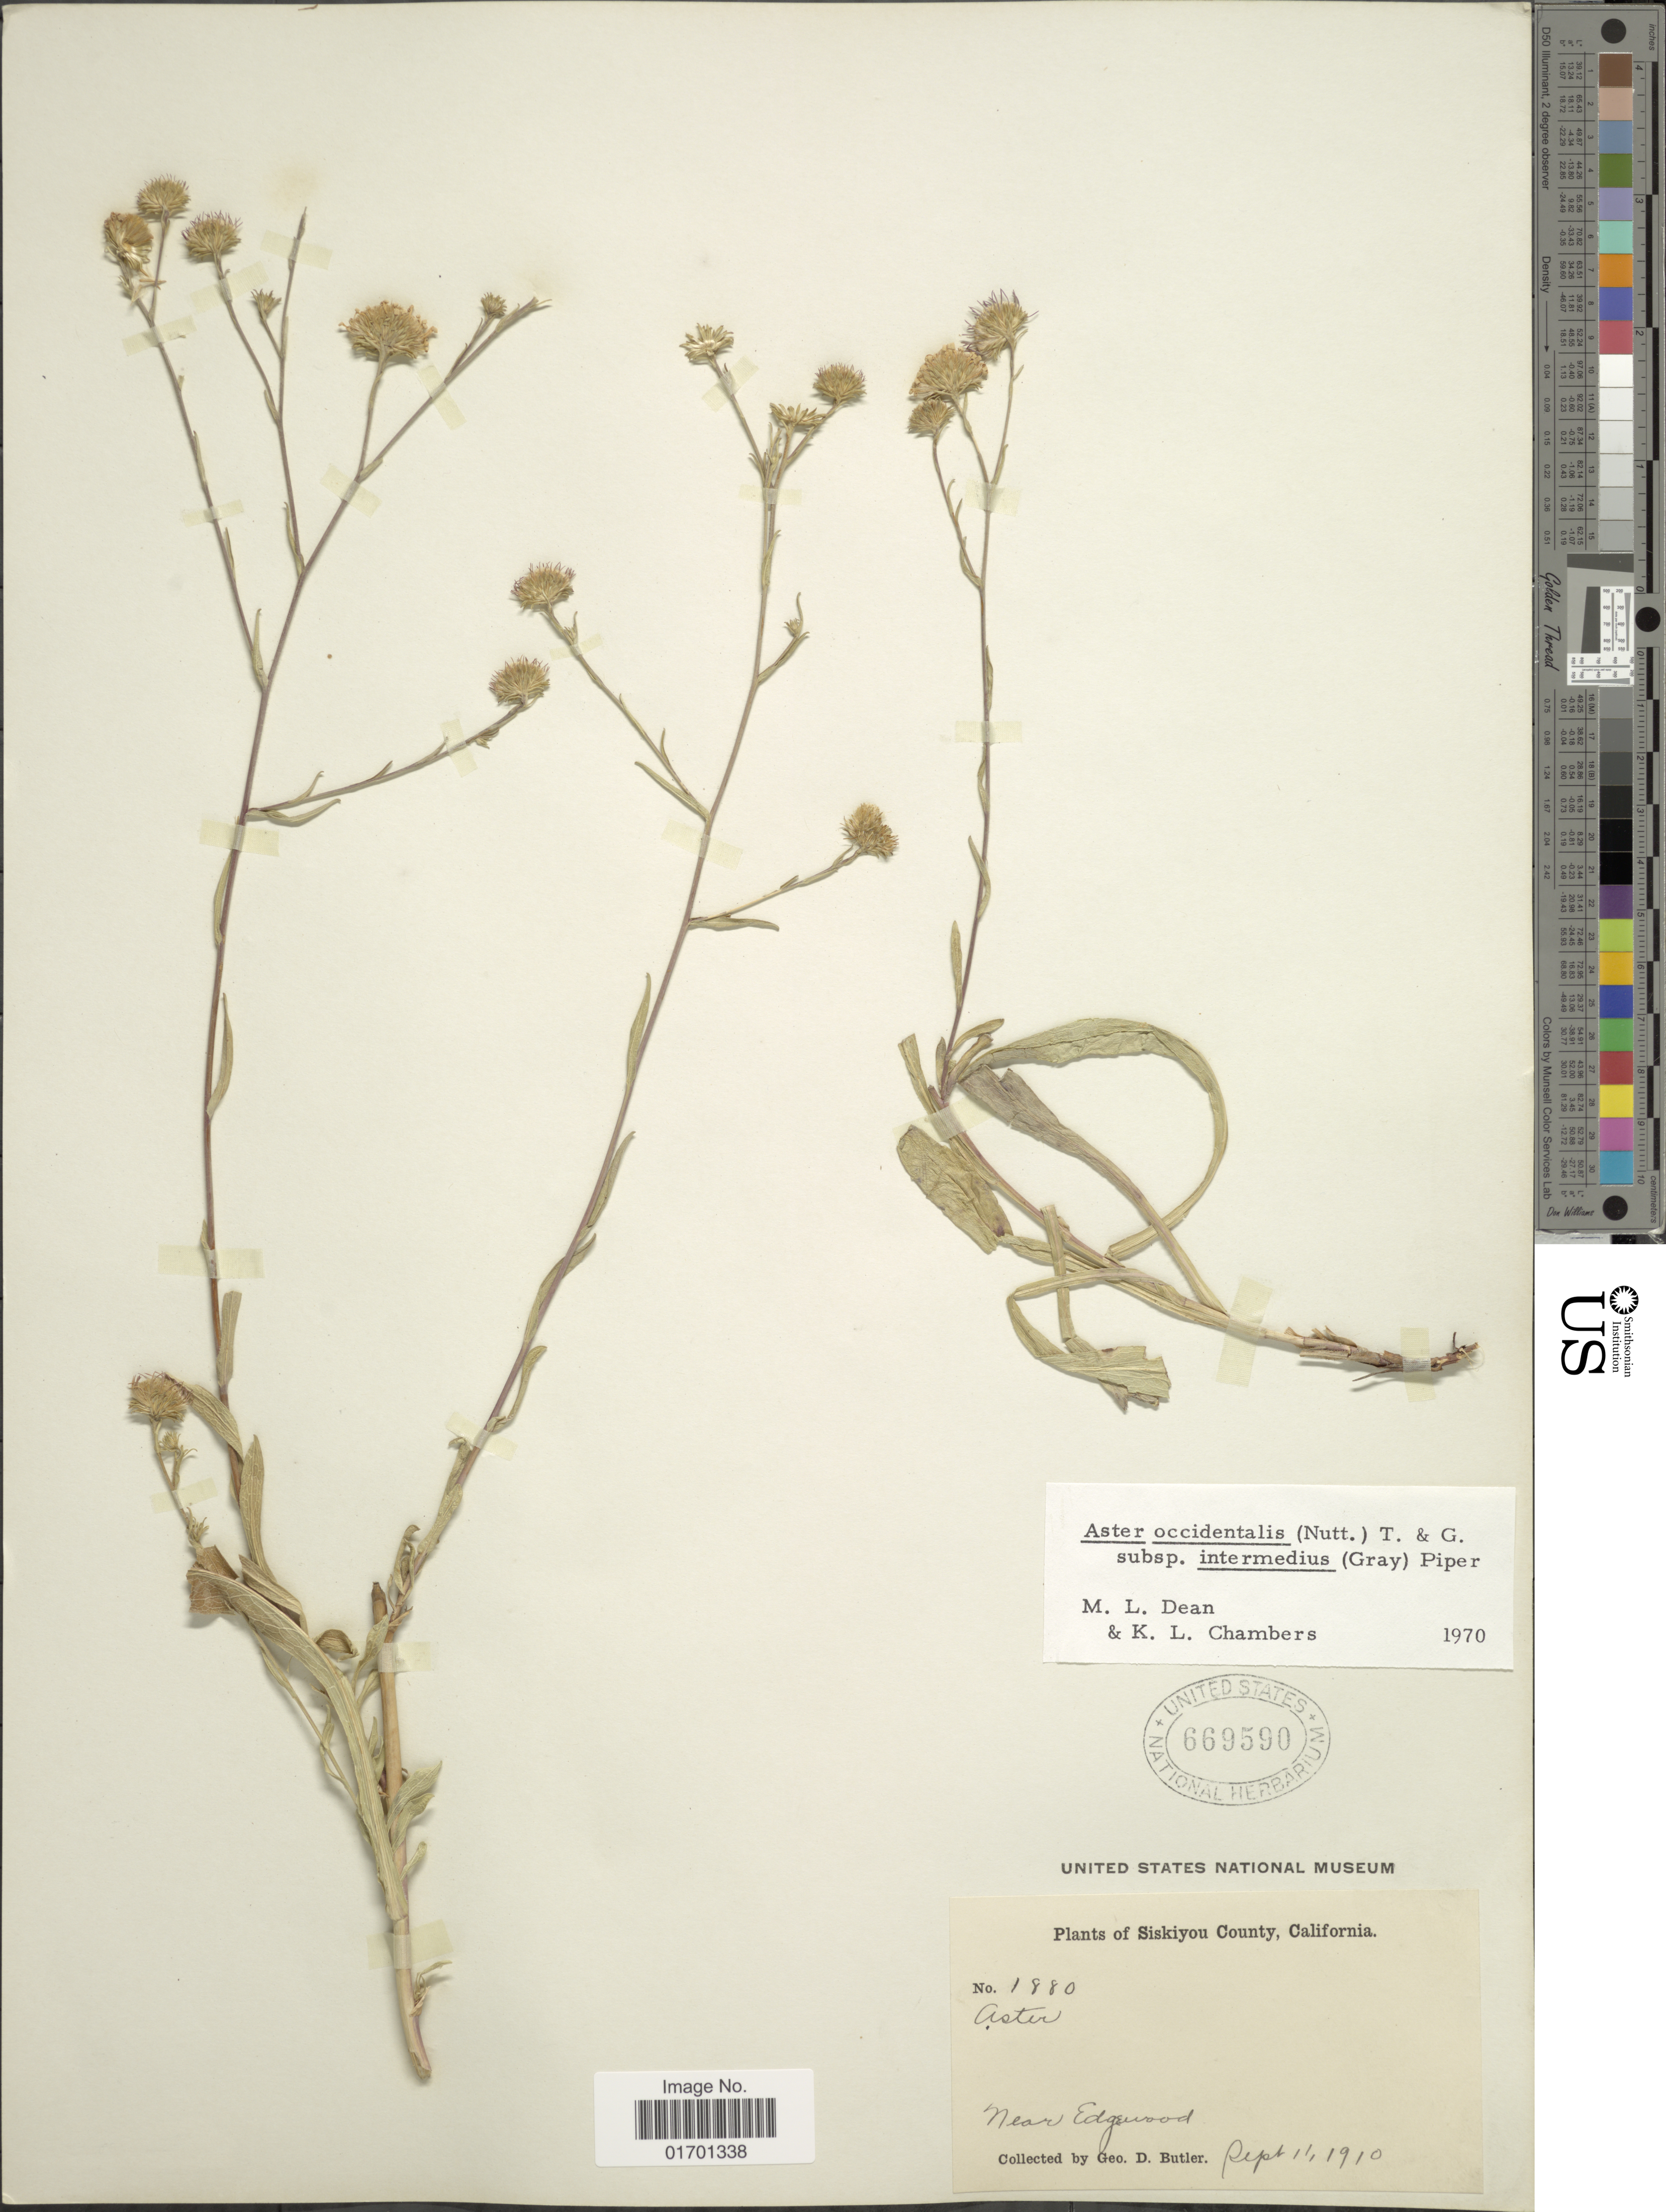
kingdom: Plantae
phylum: Tracheophyta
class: Magnoliopsida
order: Asterales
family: Asteraceae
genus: Symphyotrichum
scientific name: Symphyotrichum spathulatum var. intermedium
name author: (A. Gray) G.L. Nesom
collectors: G. D. Butler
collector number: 1880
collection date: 1910-09-11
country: United States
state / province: California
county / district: Siskiyou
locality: Siskiyou County, Near Edgewood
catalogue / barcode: US 669590